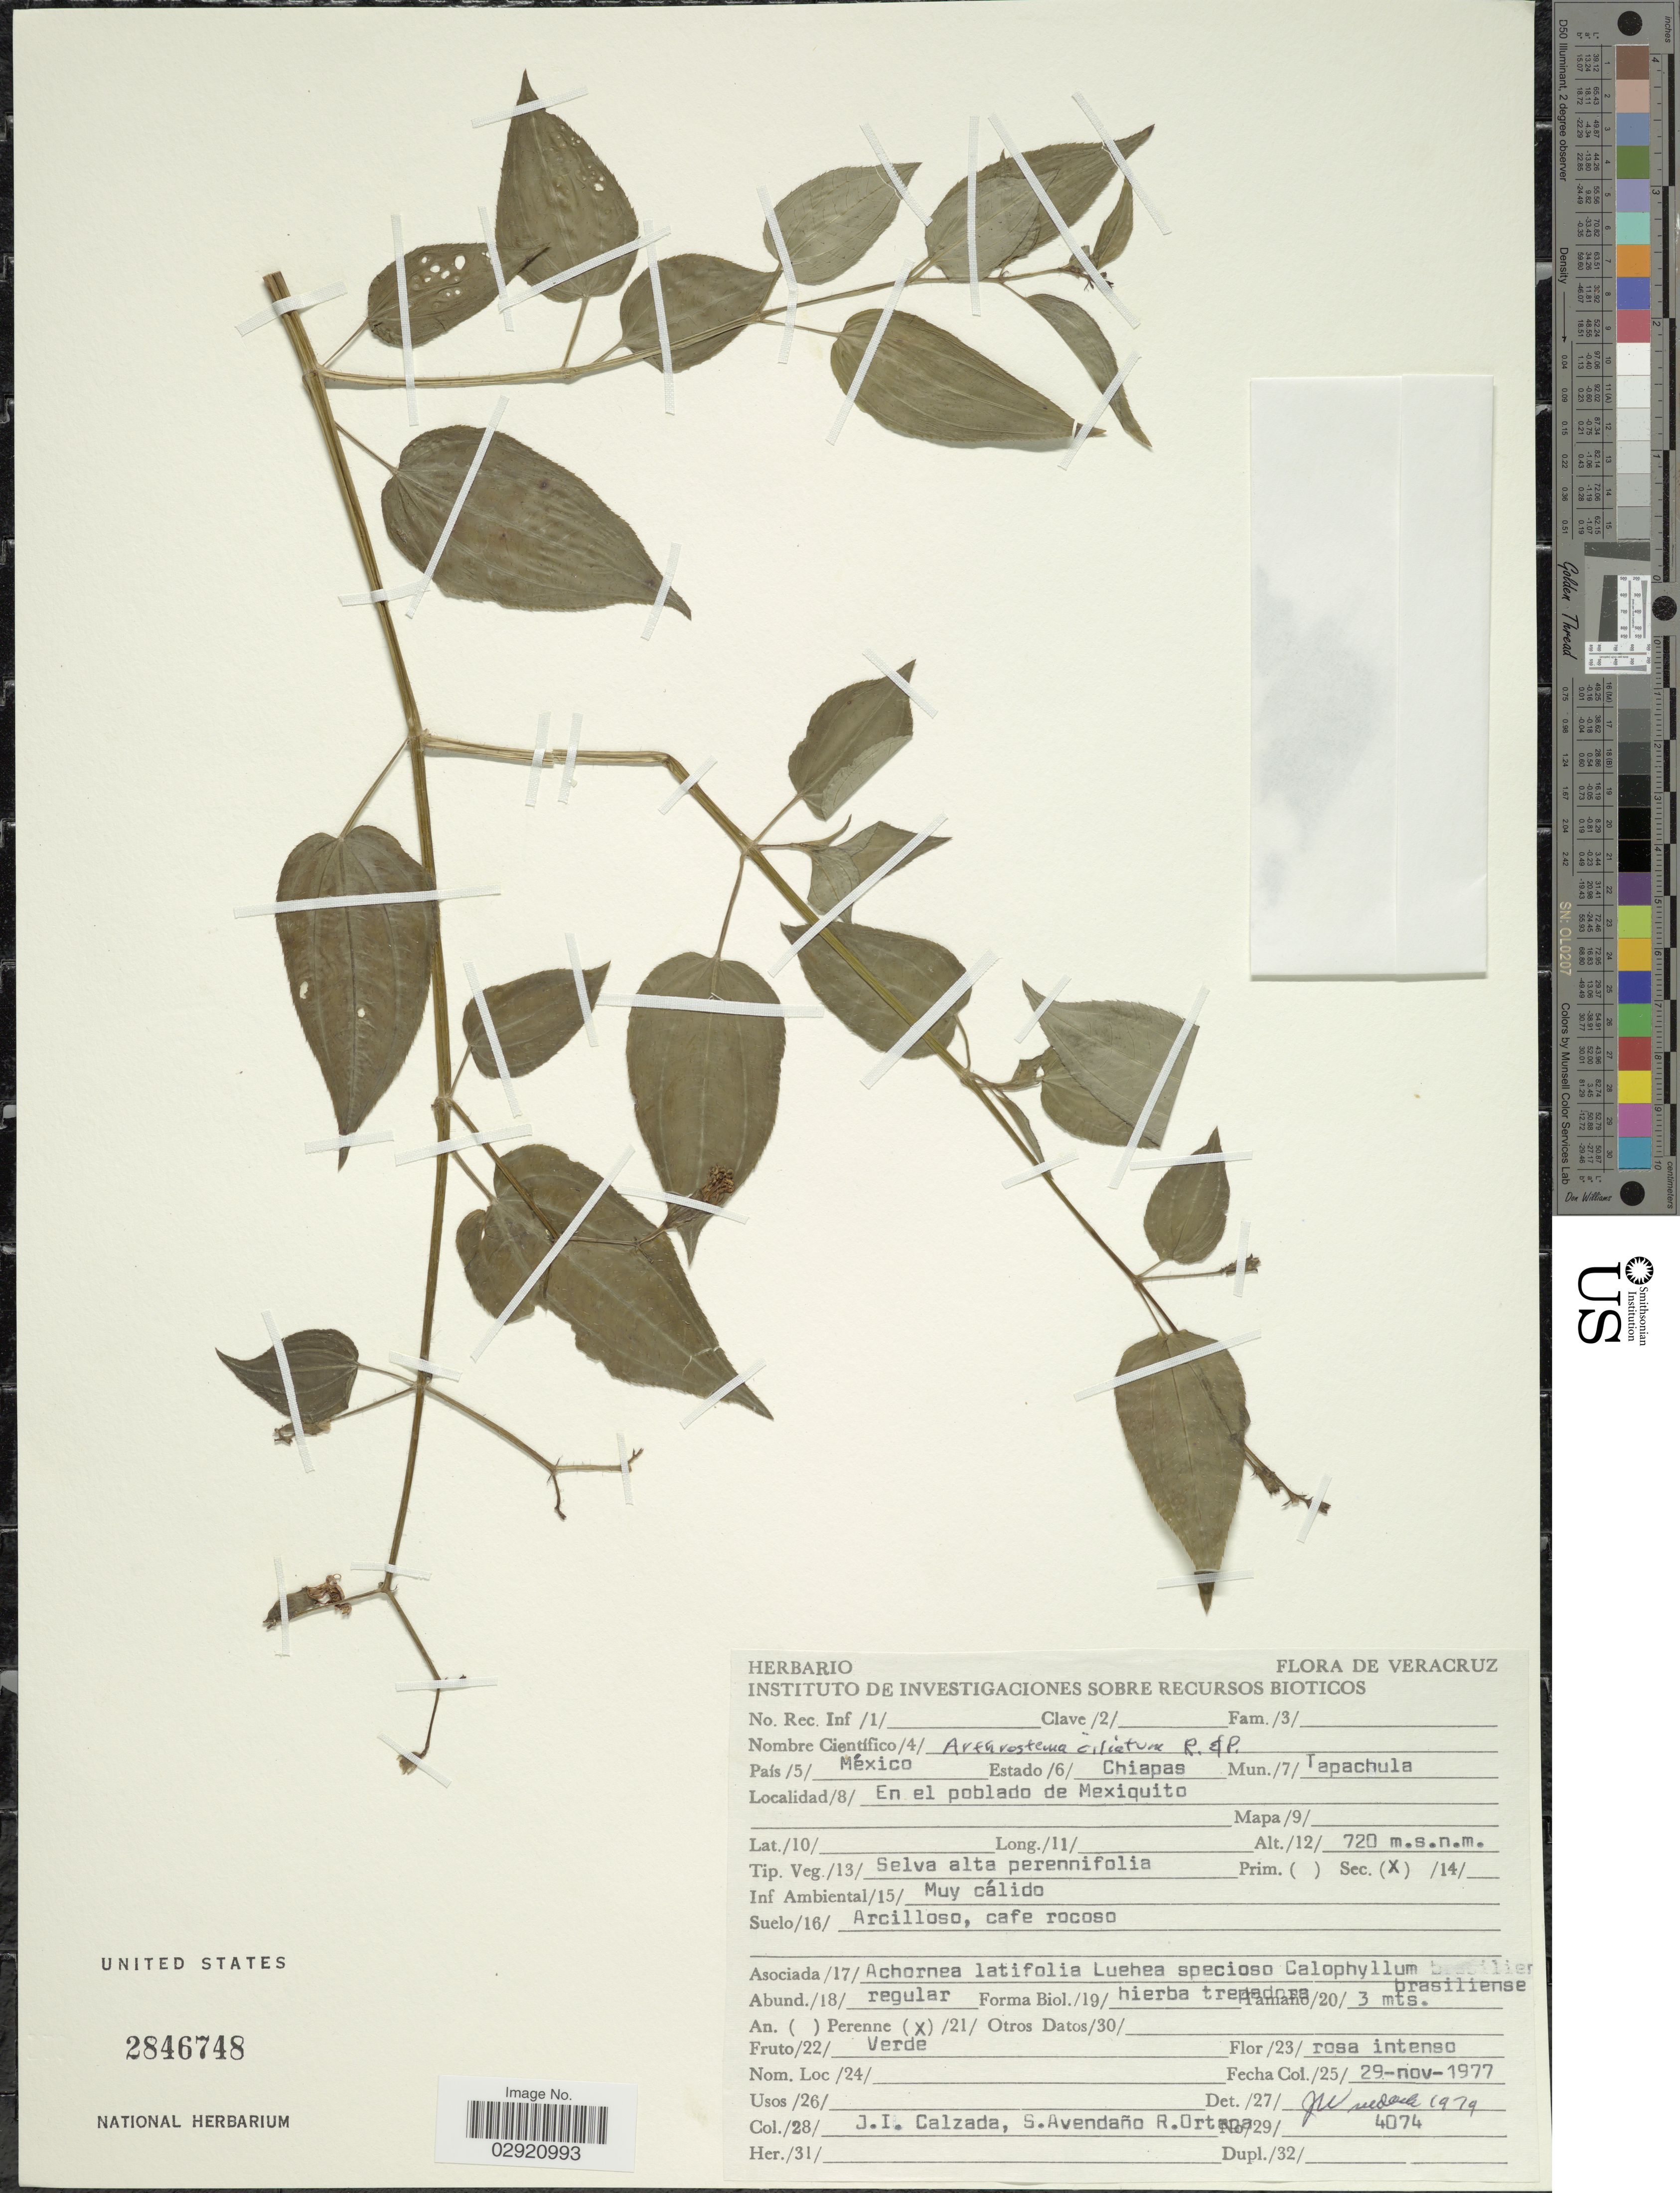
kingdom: Plantae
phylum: Tracheophyta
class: Magnoliopsida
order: Myrtales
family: Melastomataceae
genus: Arthrostemma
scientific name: Arthrostemma ciliatum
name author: Pav. ex D. Don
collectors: J. I. Calzada, S. Avendano & R. Ortega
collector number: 4074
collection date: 1977-11-29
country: Mexico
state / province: Chiapas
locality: Mun. Tapachula. En el poblado de Mexiquito.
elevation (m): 720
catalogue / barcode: US 2846748